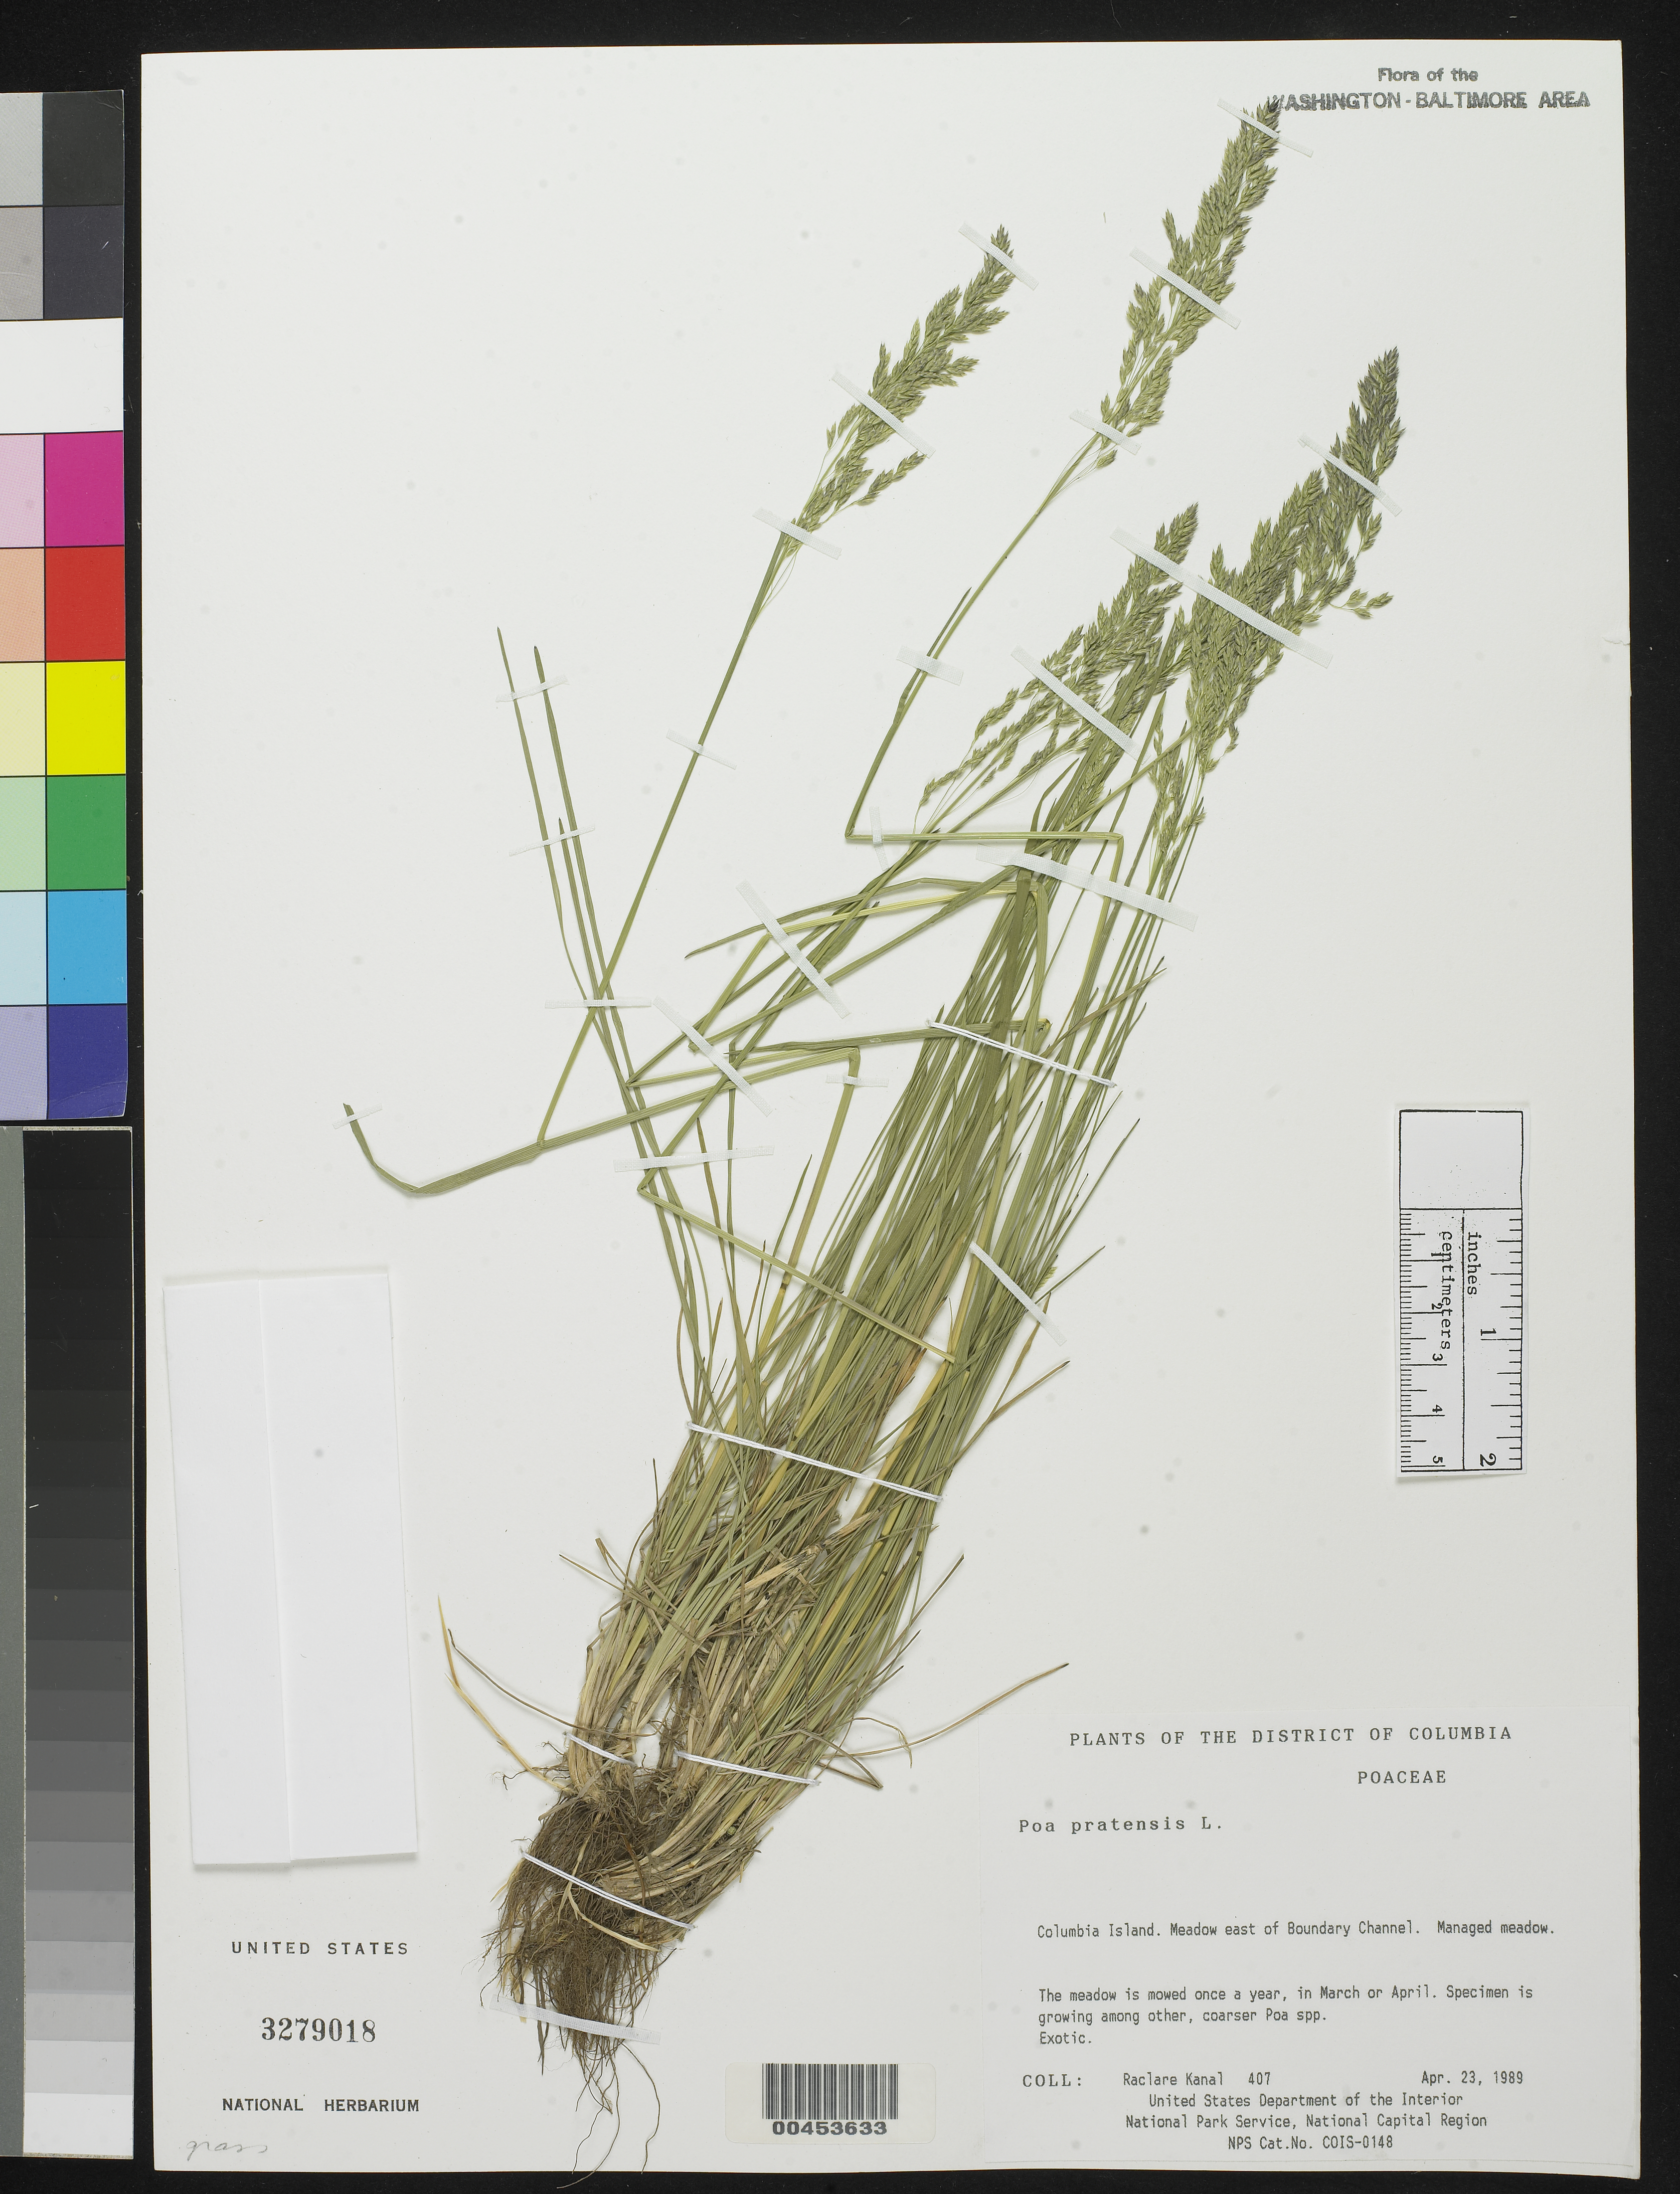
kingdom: Plantae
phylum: Tracheophyta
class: Liliopsida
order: Poales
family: Poaceae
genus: Poa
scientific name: Poa pratensis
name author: L.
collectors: R. Kanal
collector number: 407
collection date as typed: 23 Apr 1989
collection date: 1989-04-23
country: United States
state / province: District of Columbia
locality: Columbia Island, E of Boundary Channel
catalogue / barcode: US 3279018